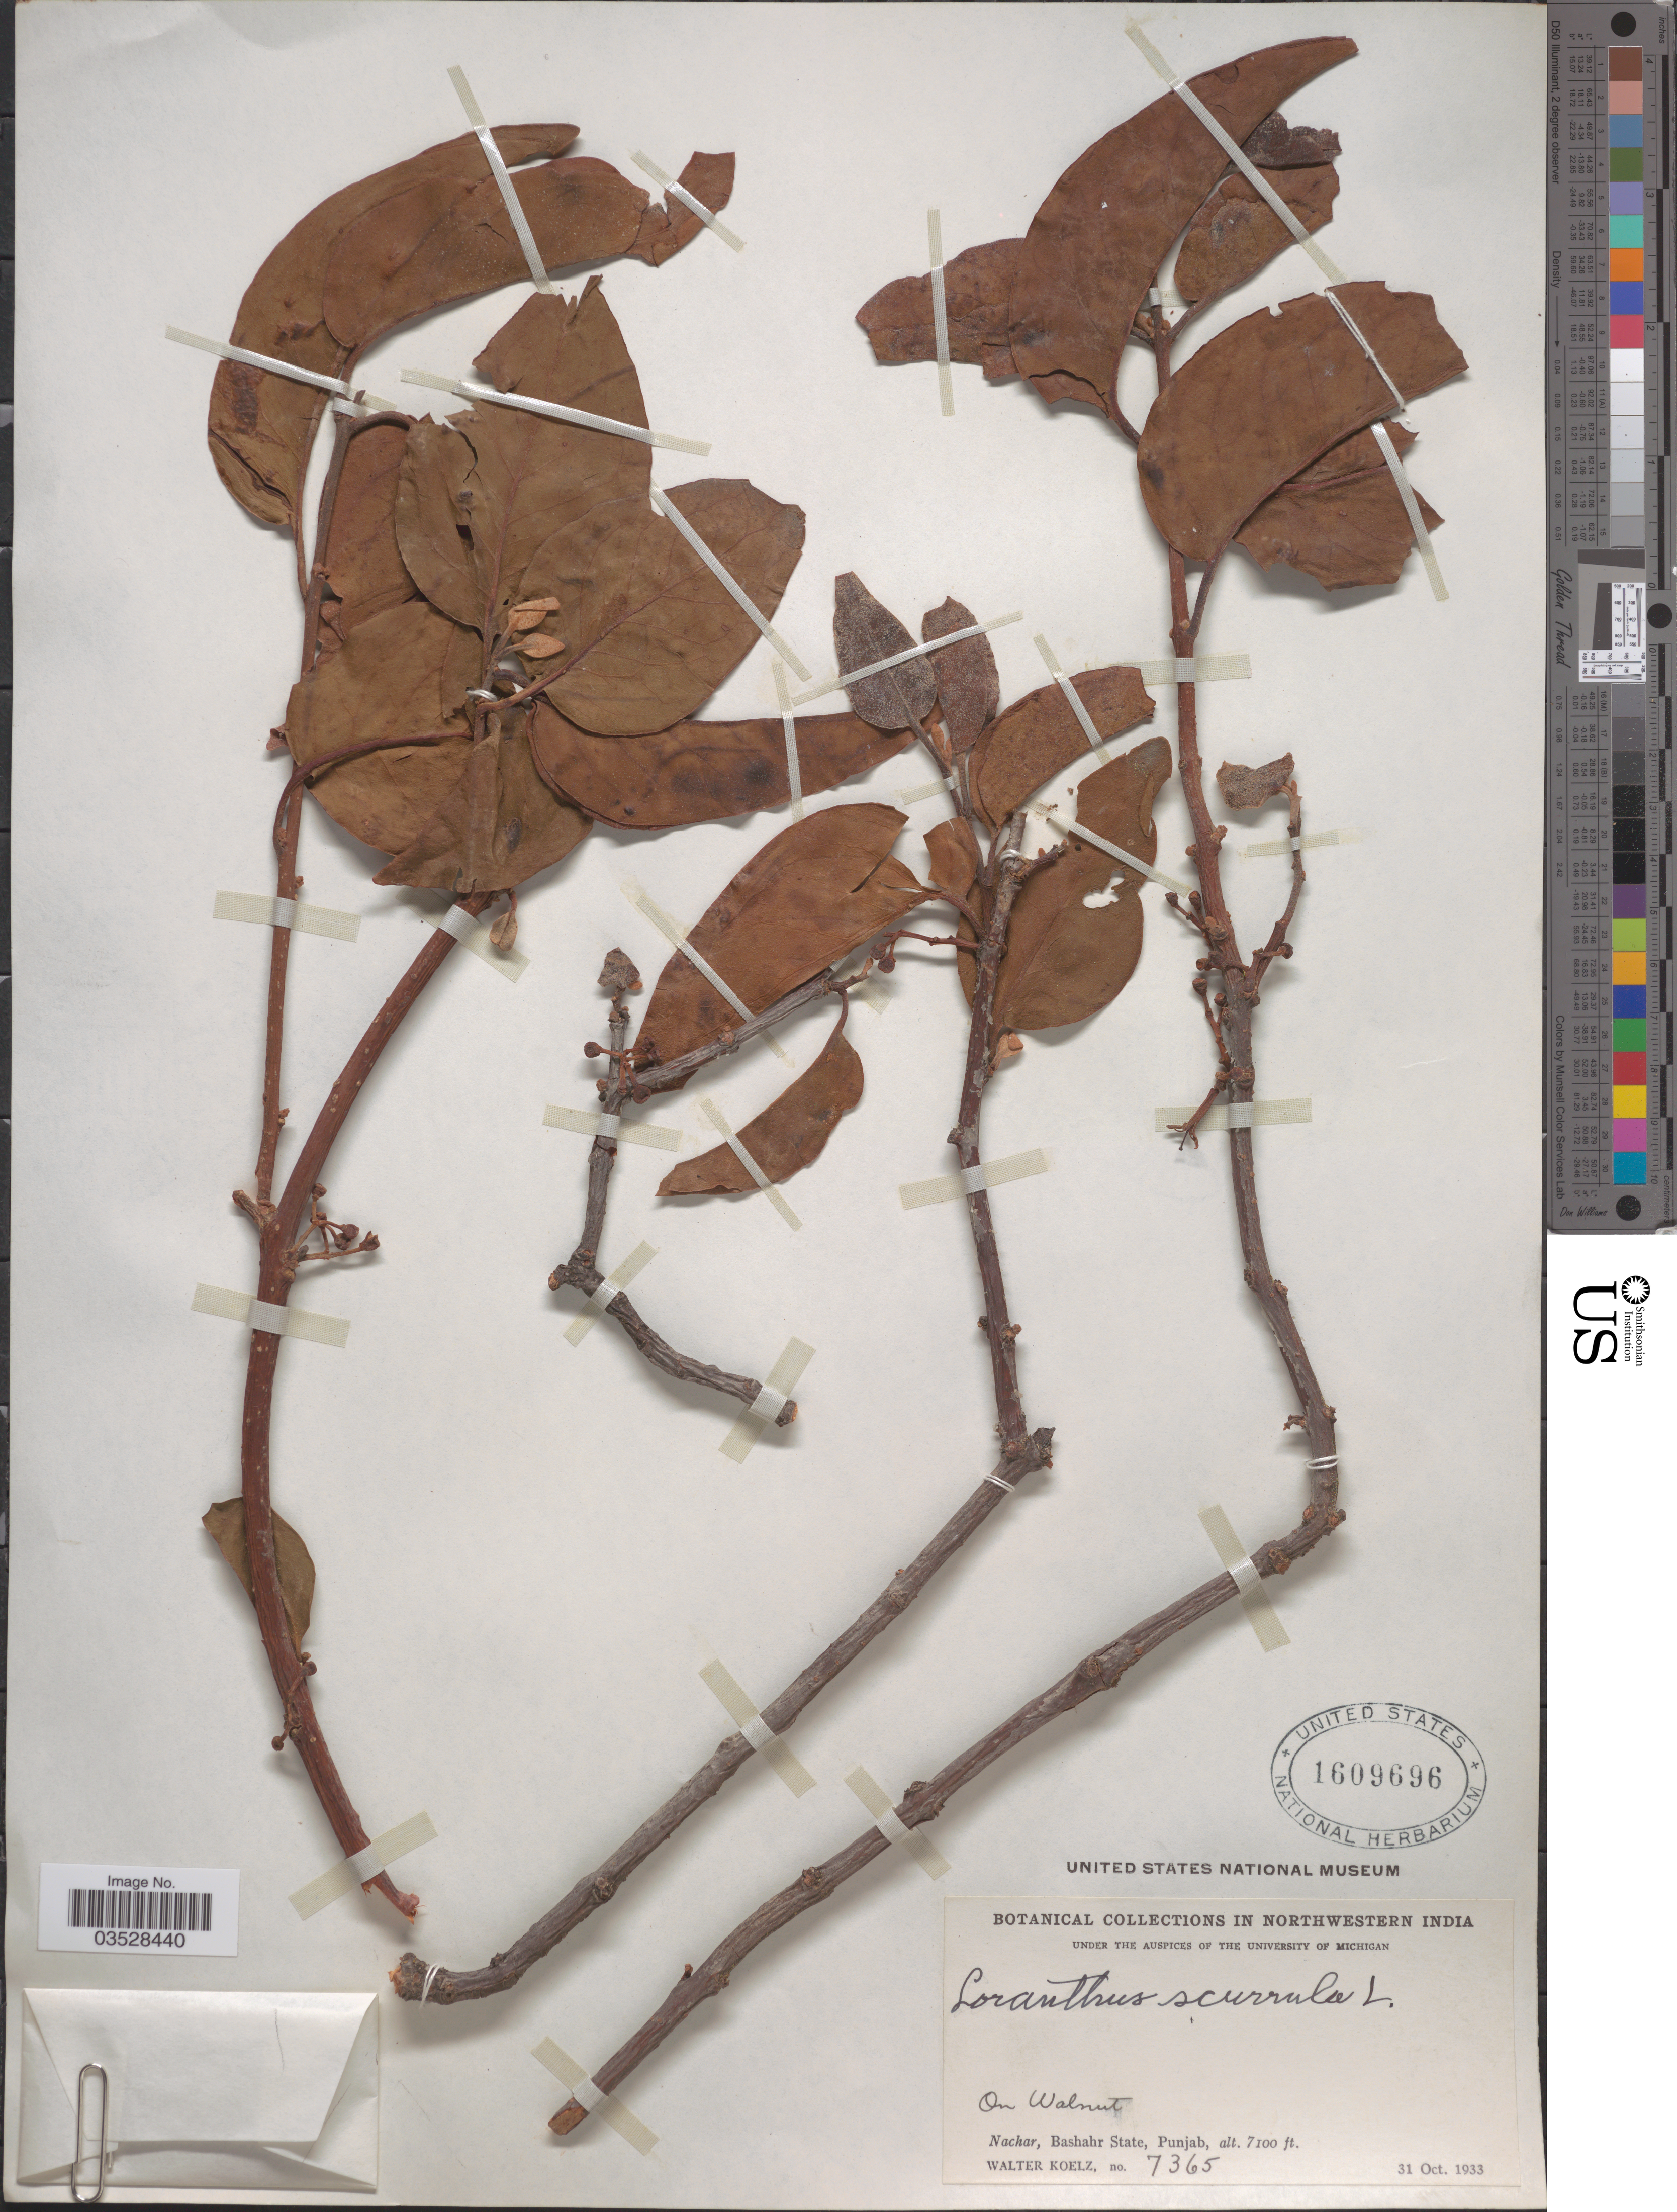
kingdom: Plantae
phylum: Tracheophyta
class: Magnoliopsida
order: Santalales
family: Loranthaceae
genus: Loranthus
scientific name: Loranthus scurrula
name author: L.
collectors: W. N. Koelz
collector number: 7365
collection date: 1933-10-31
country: India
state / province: Punjab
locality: Northwestern India. On Walnut. Nachar, Bashahr State.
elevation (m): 2164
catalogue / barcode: US 1609696